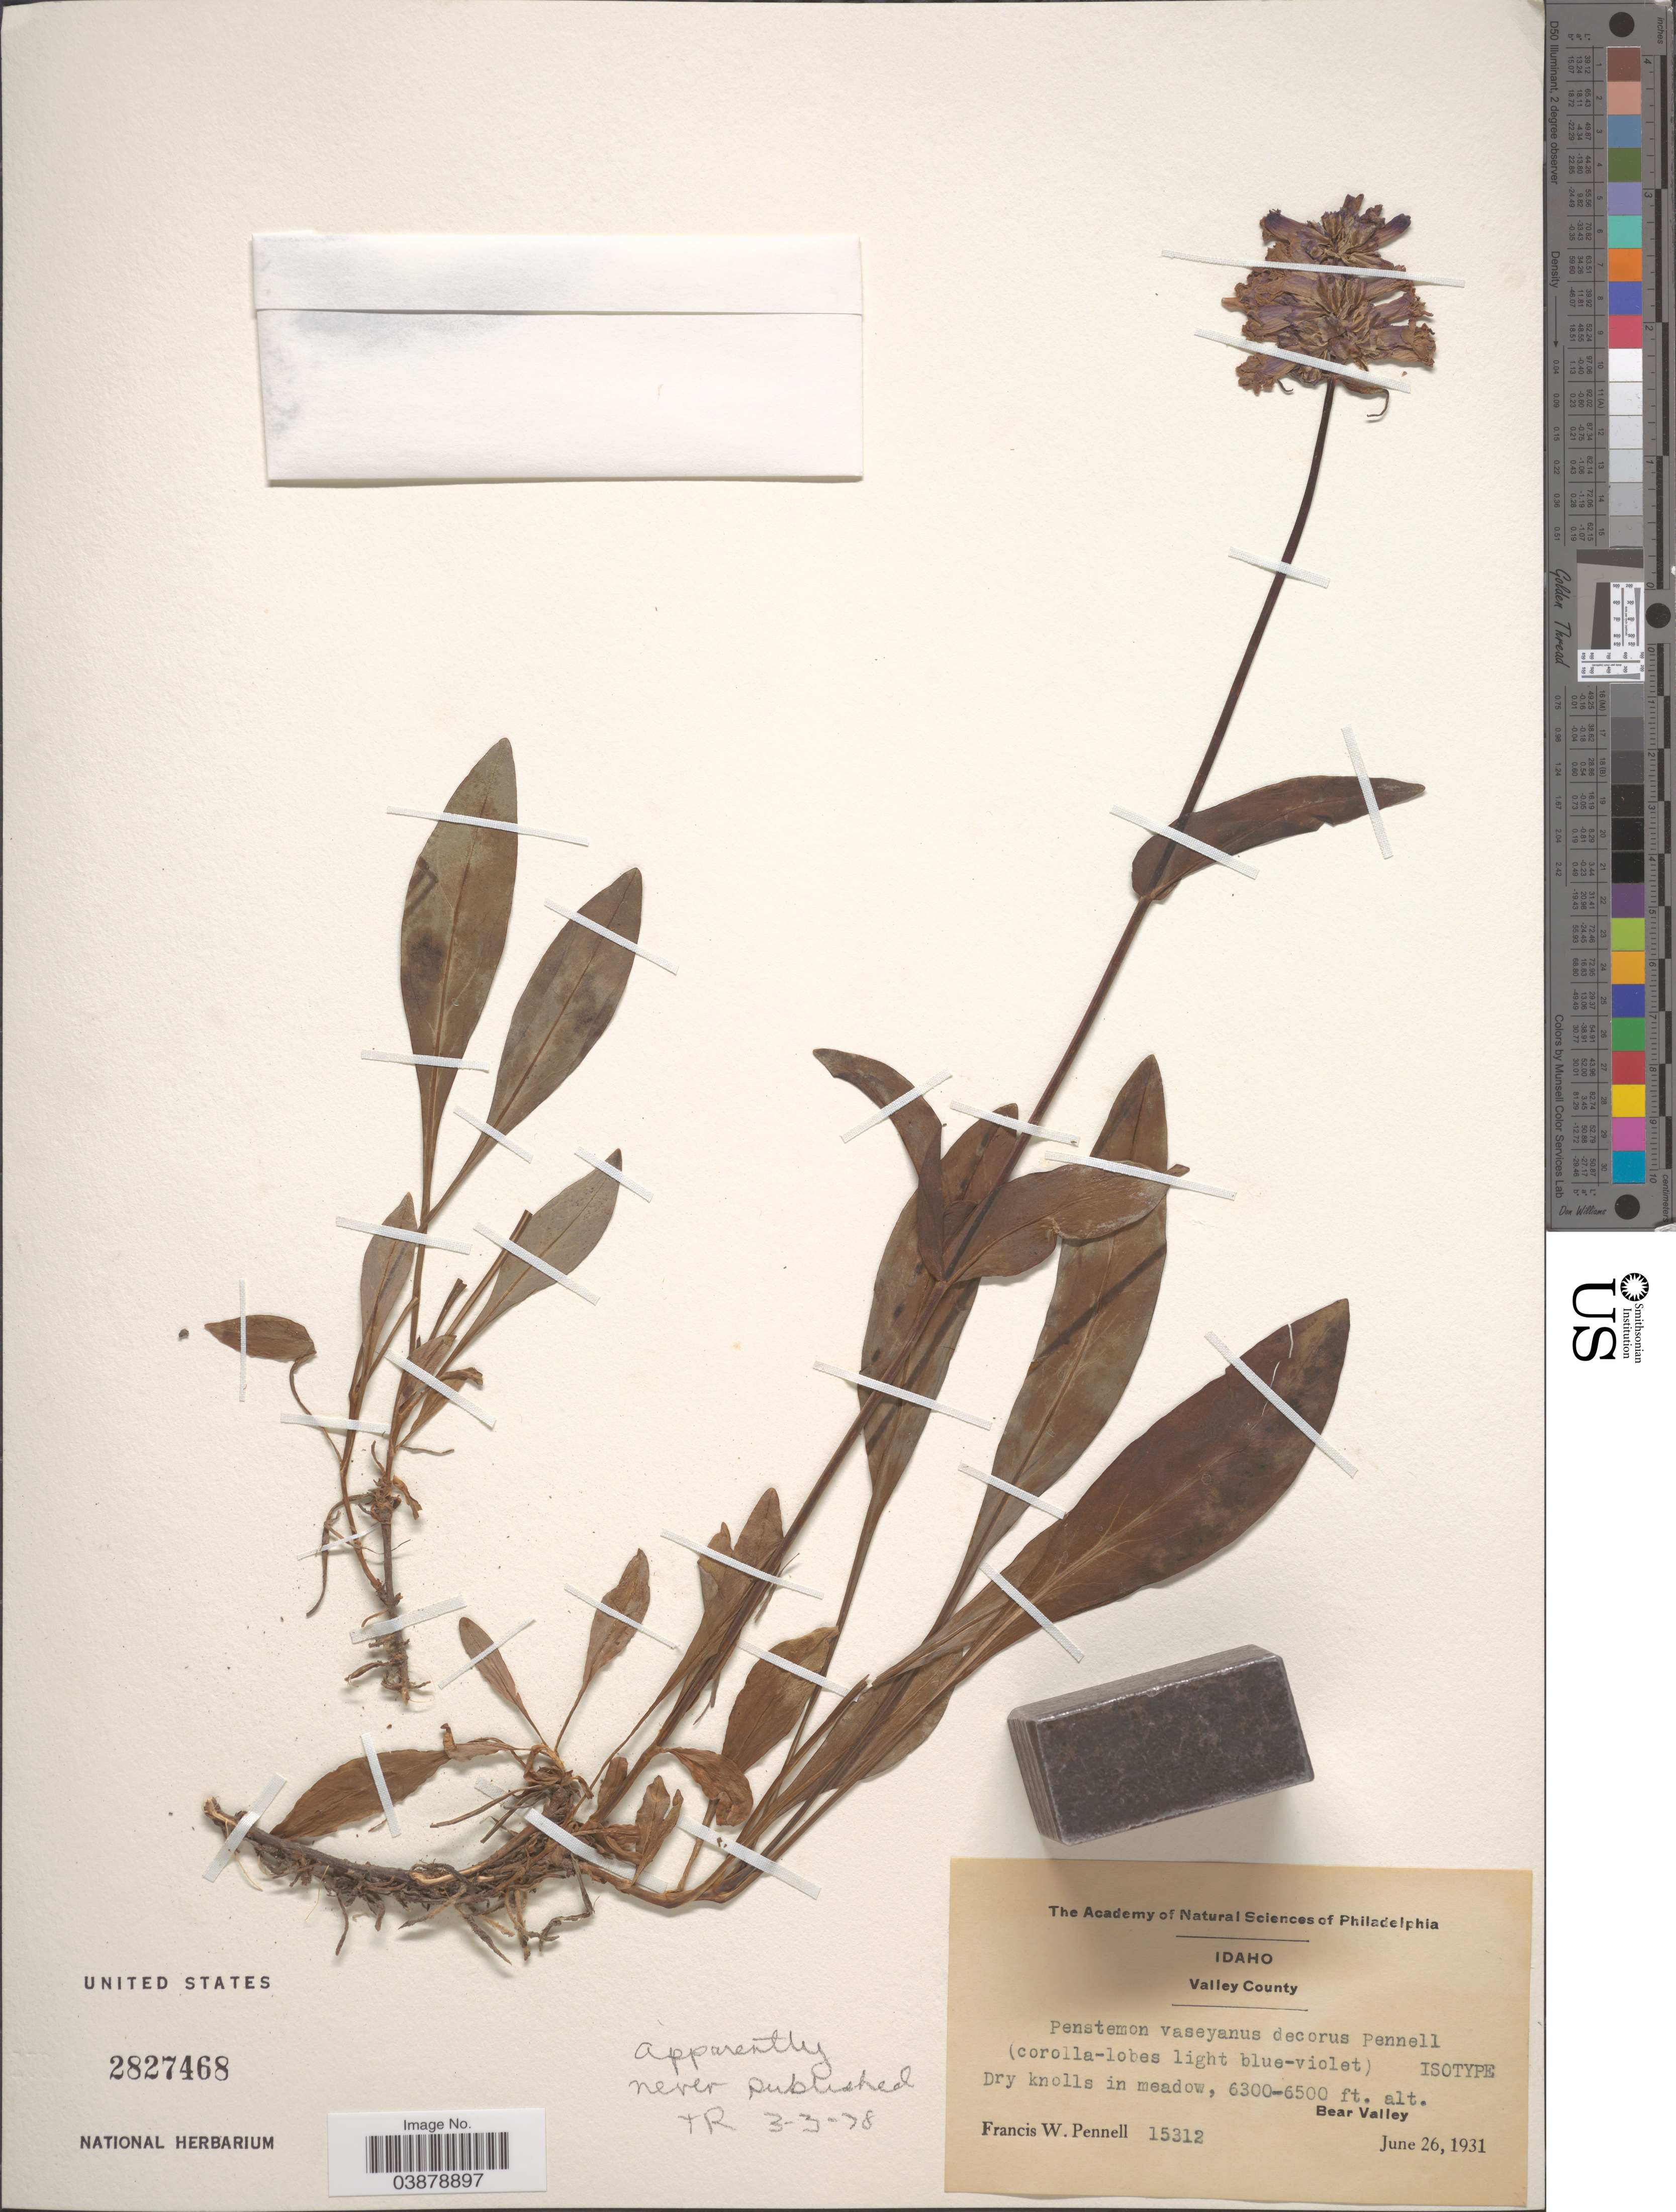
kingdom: Plantae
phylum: Tracheophyta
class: Magnoliopsida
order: Lamiales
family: Plantaginaceae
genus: Penstemon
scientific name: Penstemon vaseyanus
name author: Greene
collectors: F. W. Pennell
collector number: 15312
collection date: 1931-06-26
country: United States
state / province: Idaho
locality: Valley County. Dry knolls in meadow, Bear Valley.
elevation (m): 1920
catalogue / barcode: US 2827468